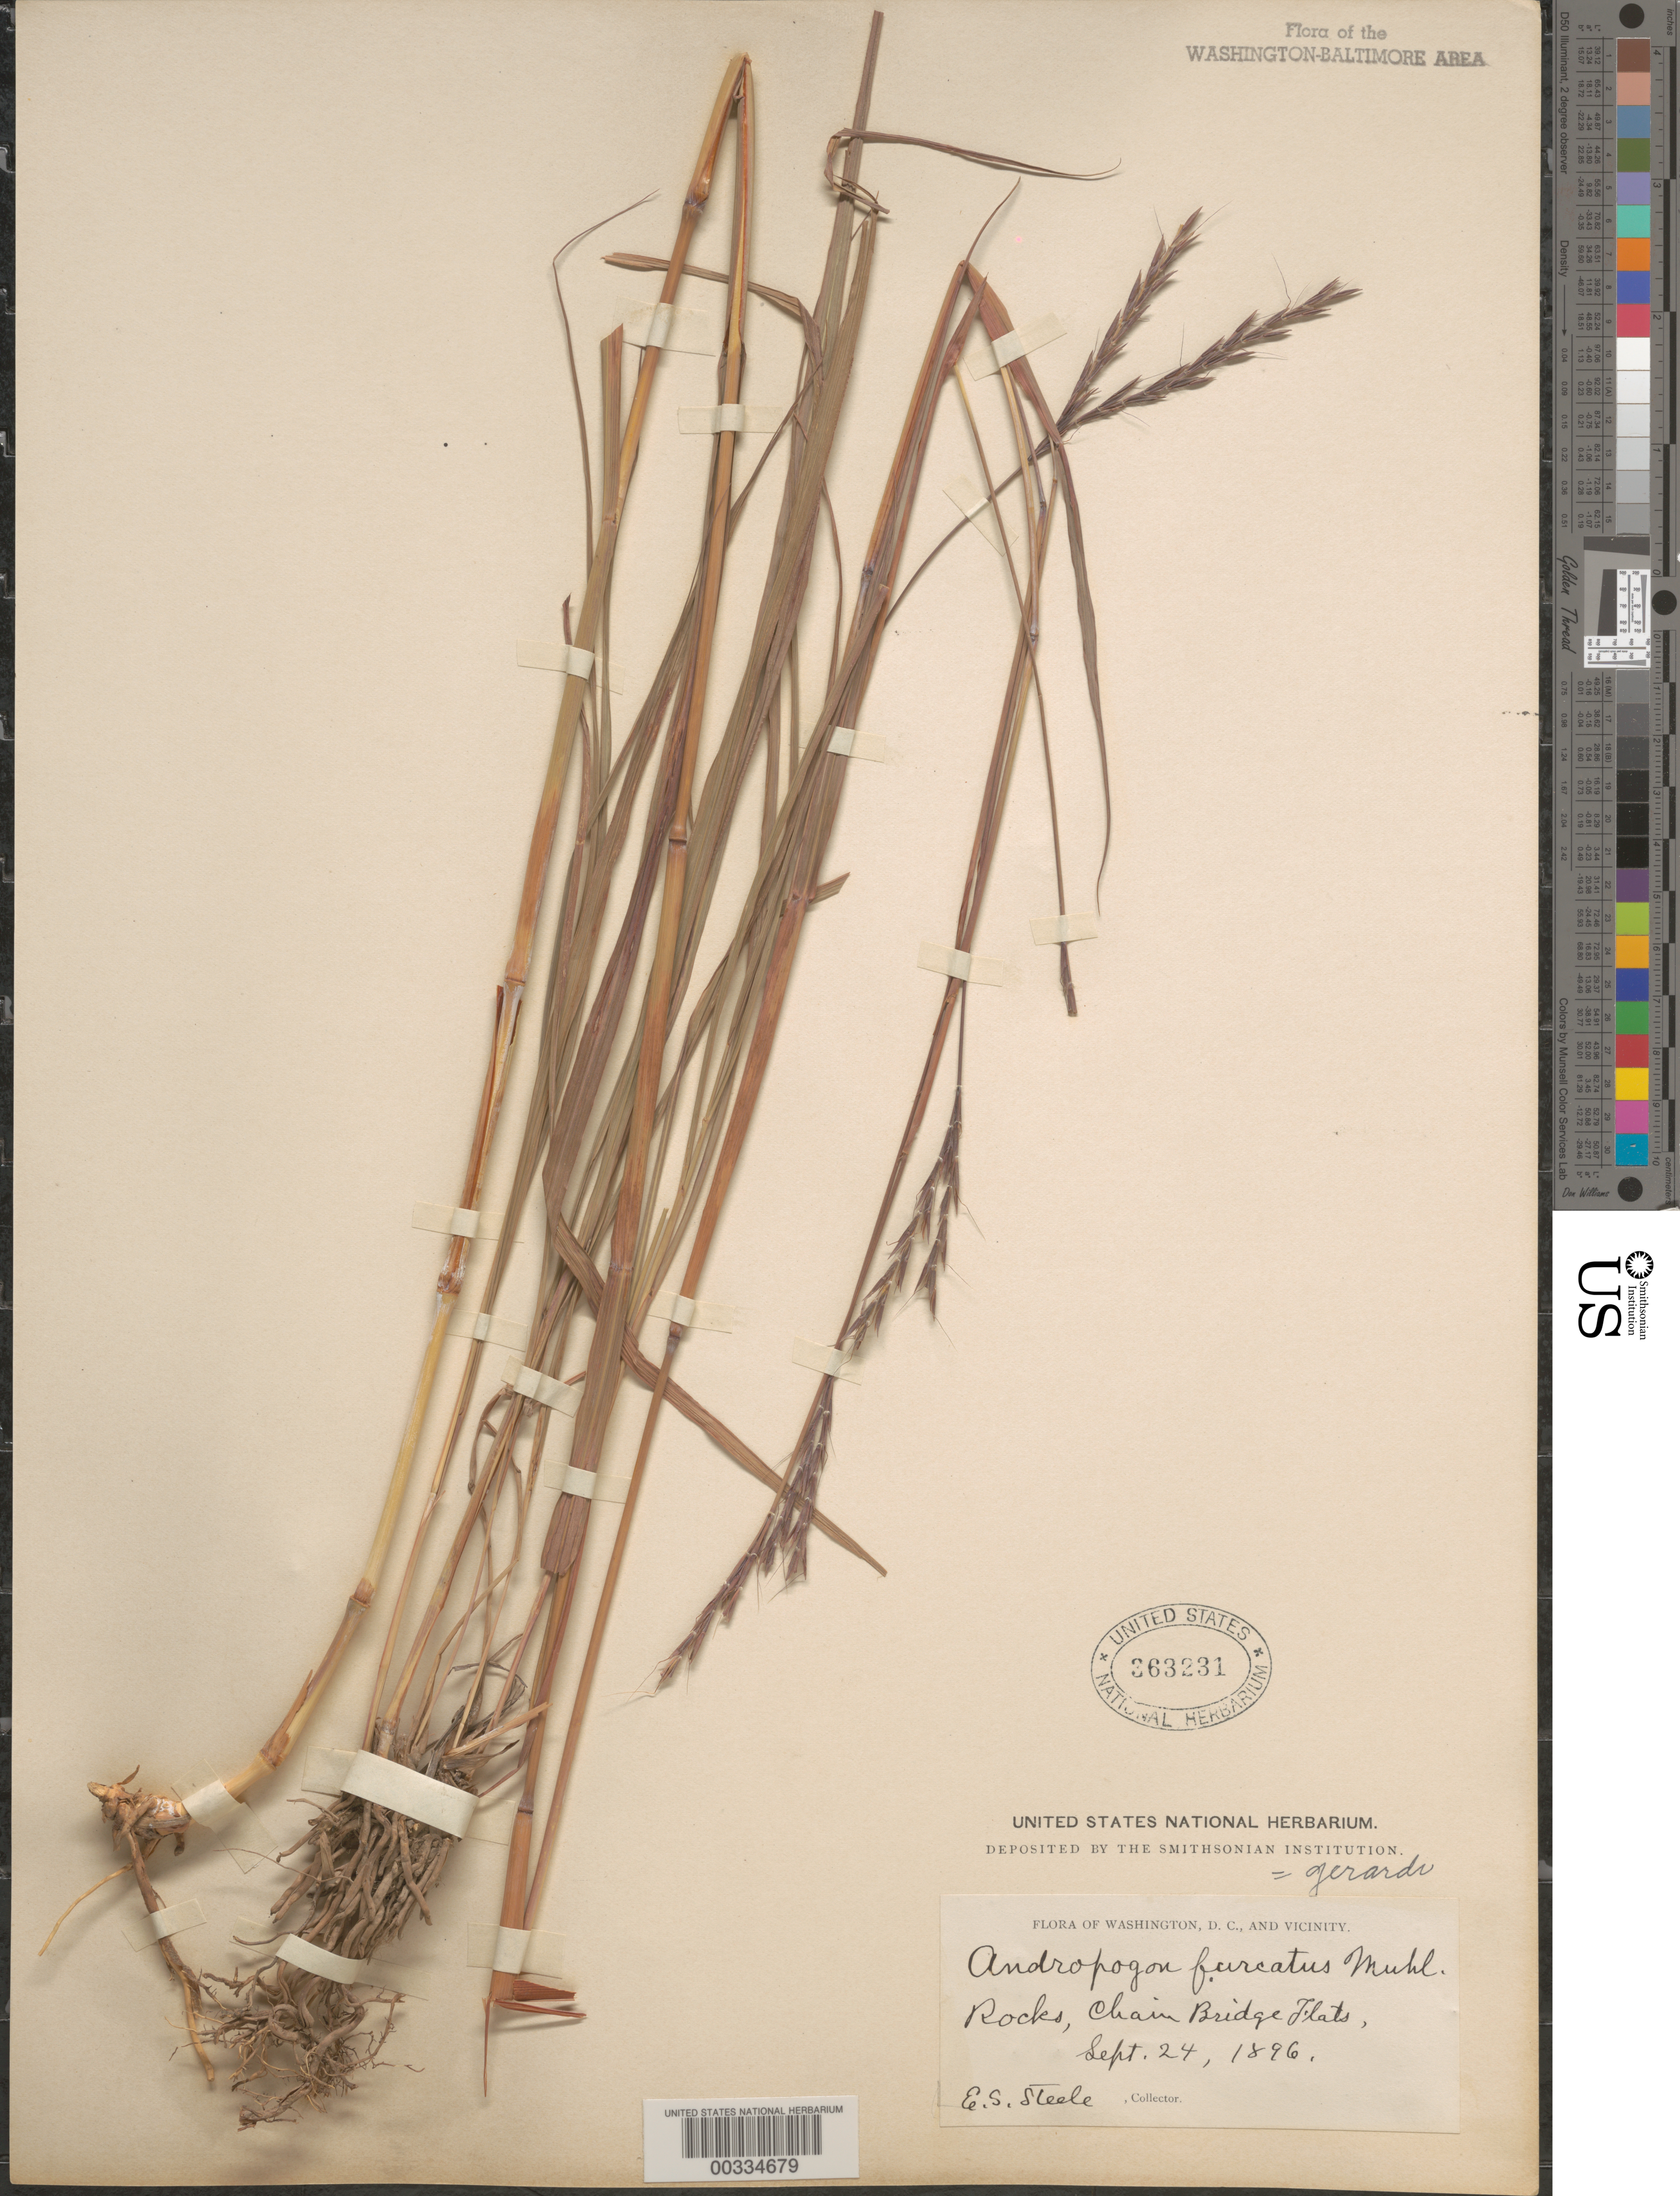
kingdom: Plantae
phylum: Tracheophyta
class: Liliopsida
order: Poales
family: Poaceae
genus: Andropogon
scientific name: Andropogon gerardii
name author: Vitman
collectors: E. Steele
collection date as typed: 24 Sep 1896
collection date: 1896-09-24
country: United States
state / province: District of Columbia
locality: Chain Bridge Flats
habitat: Rocks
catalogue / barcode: US 363231